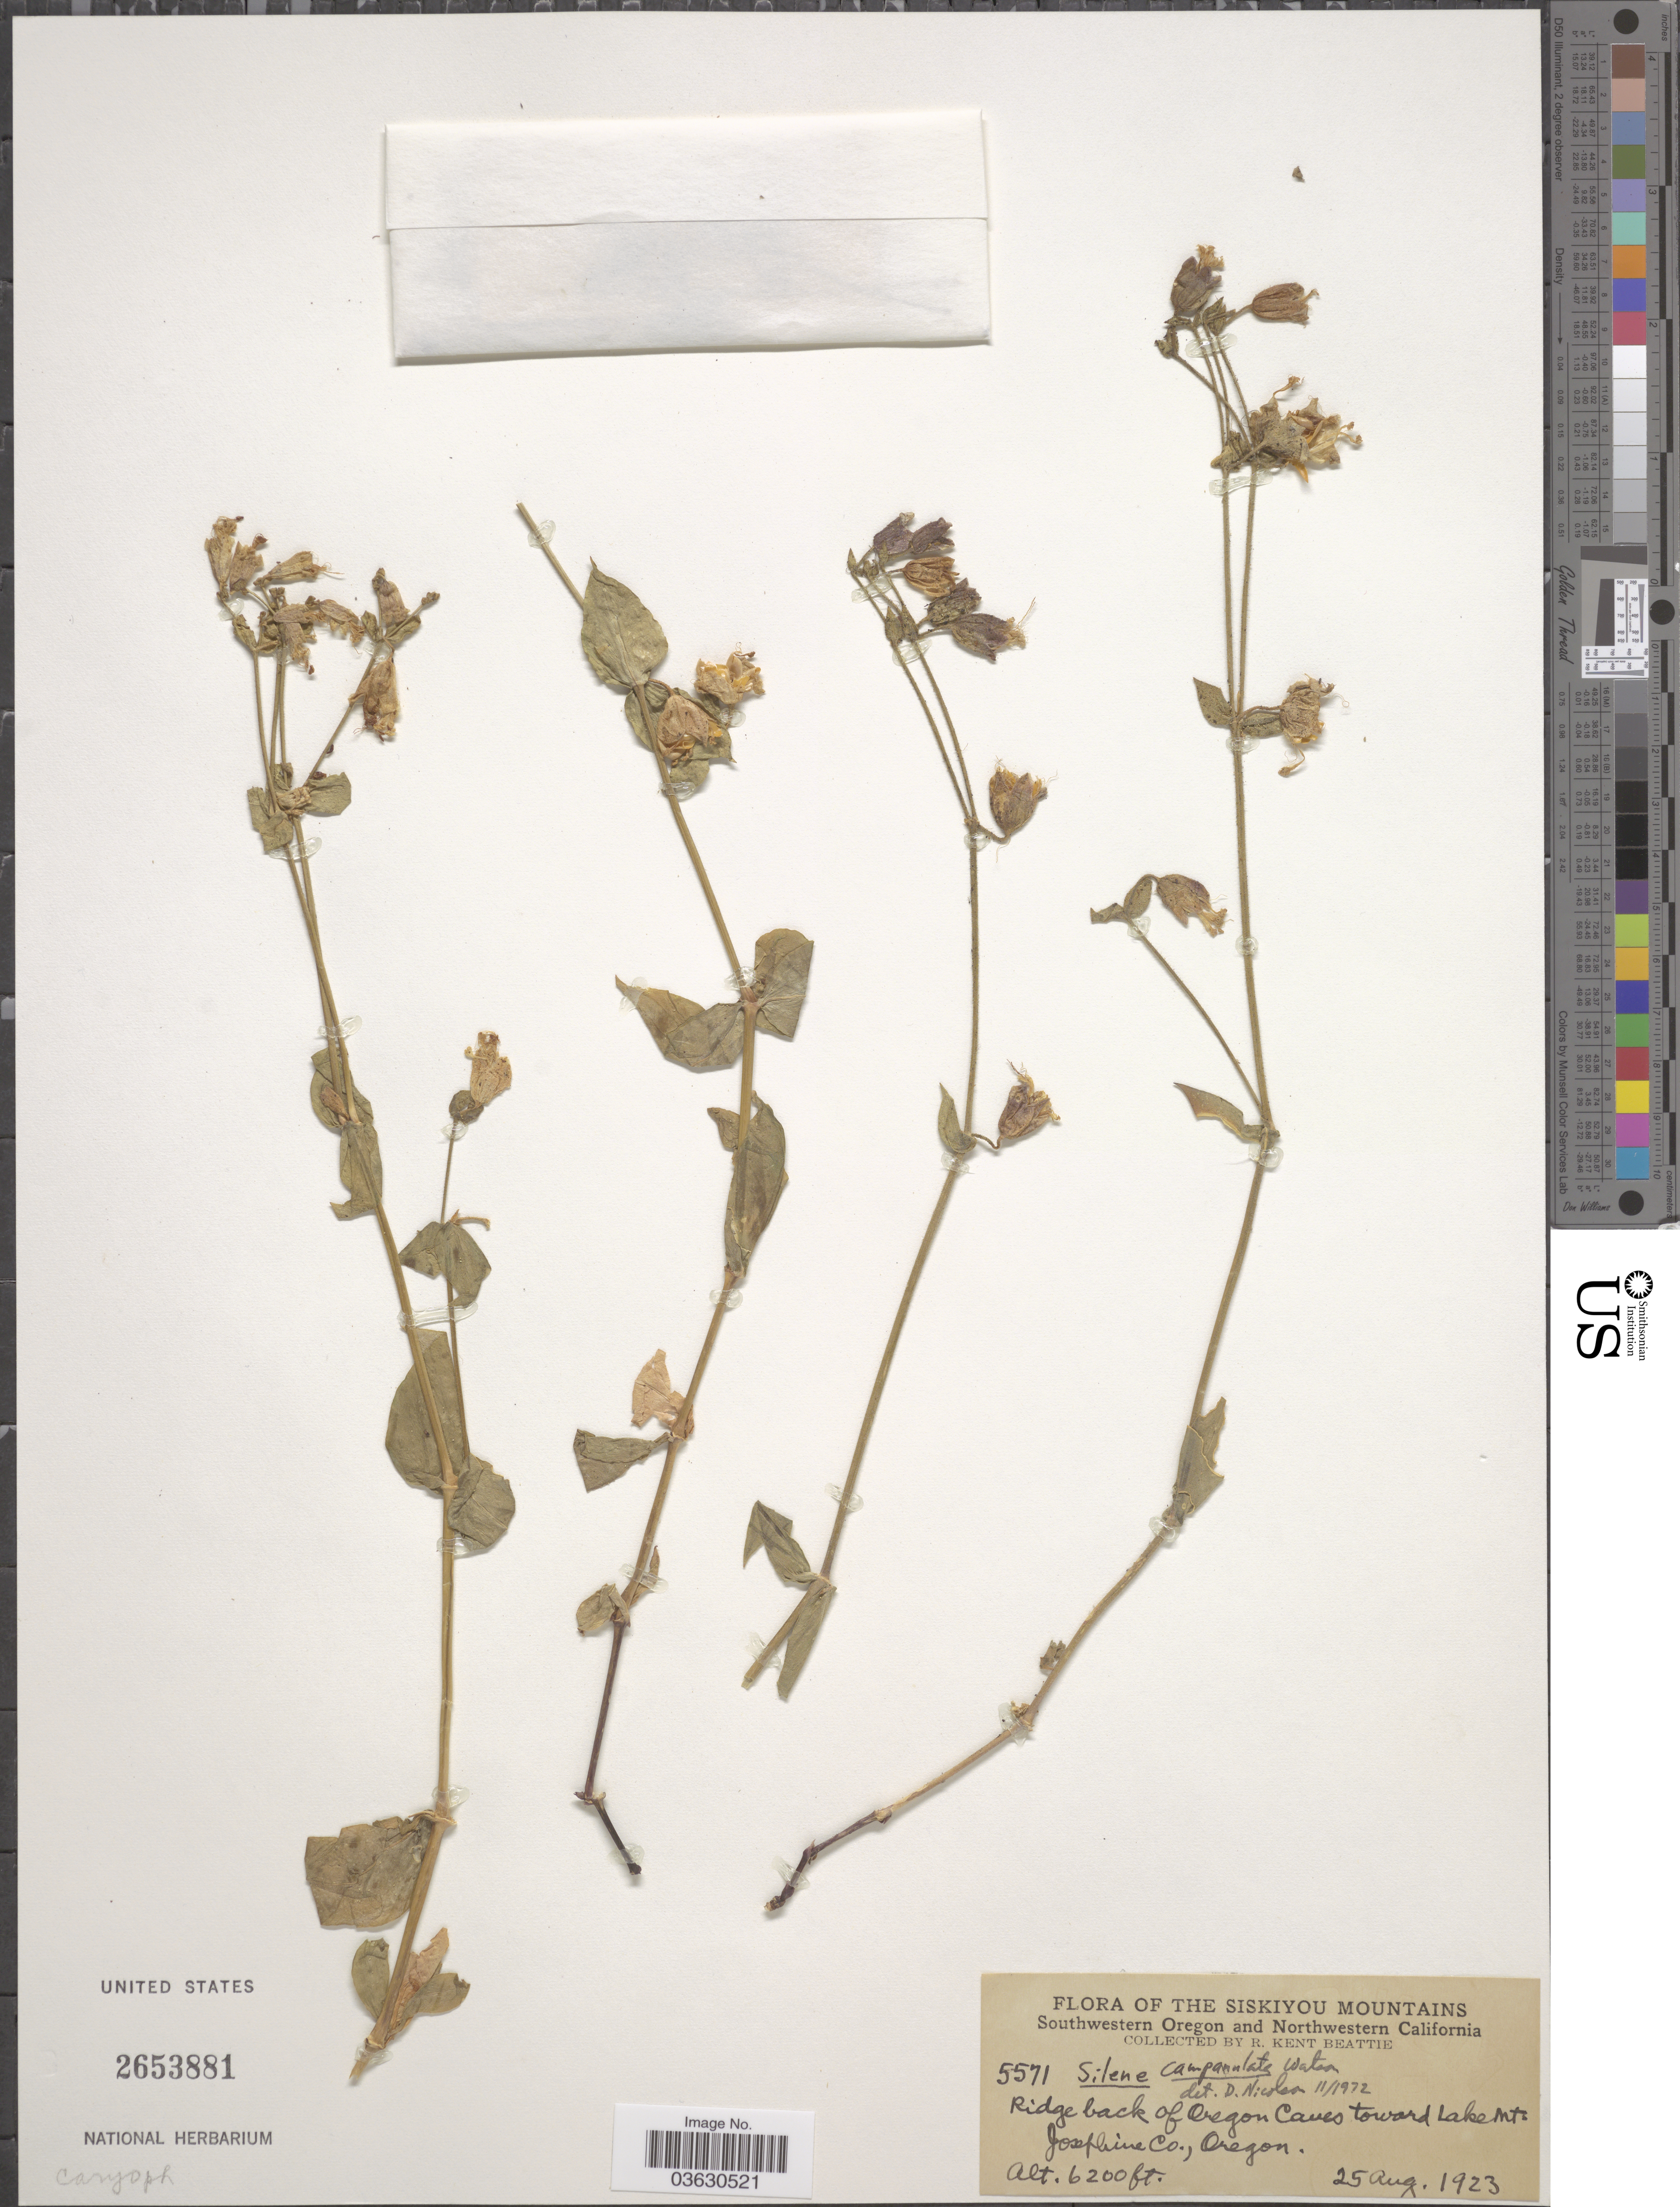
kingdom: Plantae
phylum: Tracheophyta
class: Magnoliopsida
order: Caryophyllales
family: Caryophyllaceae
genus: Silene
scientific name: Silene campanulata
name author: S. Watson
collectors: R. K. Beattie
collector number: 5571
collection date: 1923-08-25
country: United States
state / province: Oregon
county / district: Josephine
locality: The Siskiyou Mountains. Southwestern Oregon. Ridge back of Oregon Caves toward Lake Mt. Josephine Co.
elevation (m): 1890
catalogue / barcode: US 2653881